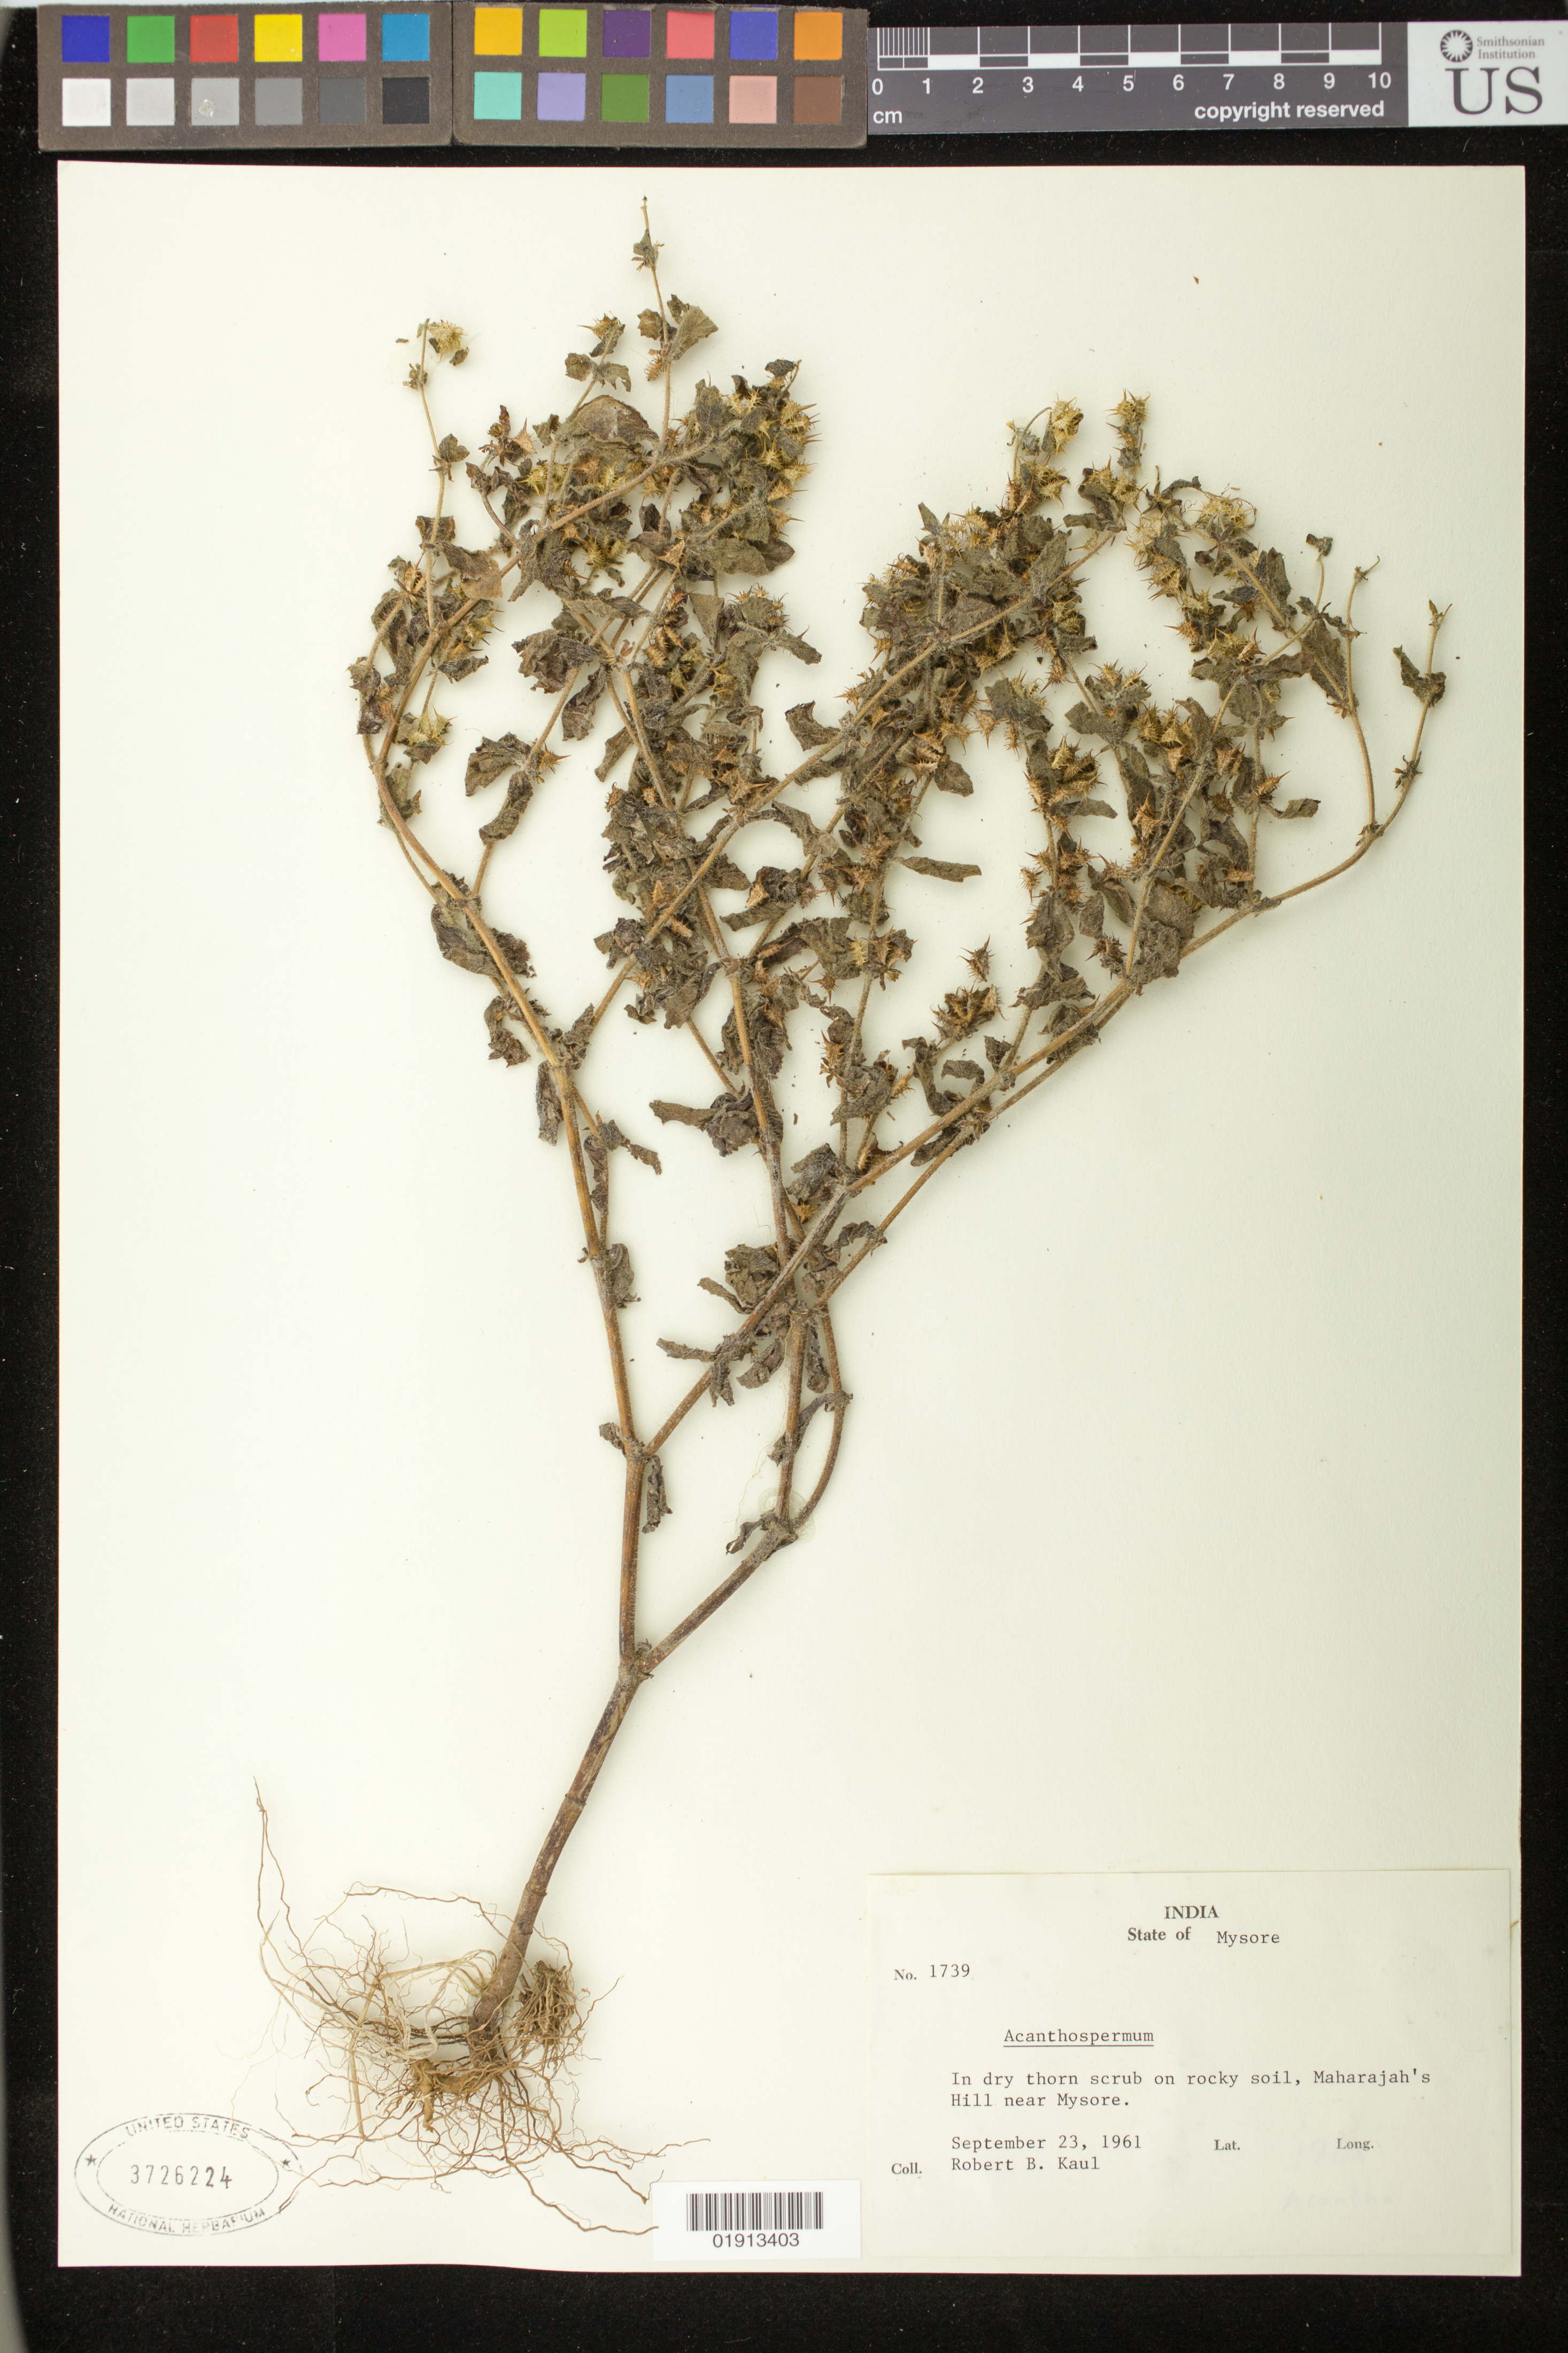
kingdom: Plantae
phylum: Tracheophyta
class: Magnoliopsida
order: Asterales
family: Asteraceae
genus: Acanthospermum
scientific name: Acanthospermum sp.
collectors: R. Kaul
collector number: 1739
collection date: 1961-09-23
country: India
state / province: Karnataka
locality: State of Mysore, Maharajah's Hill near Mysore.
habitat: In dry thorn scrub on rocky soil.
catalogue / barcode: US 3726224